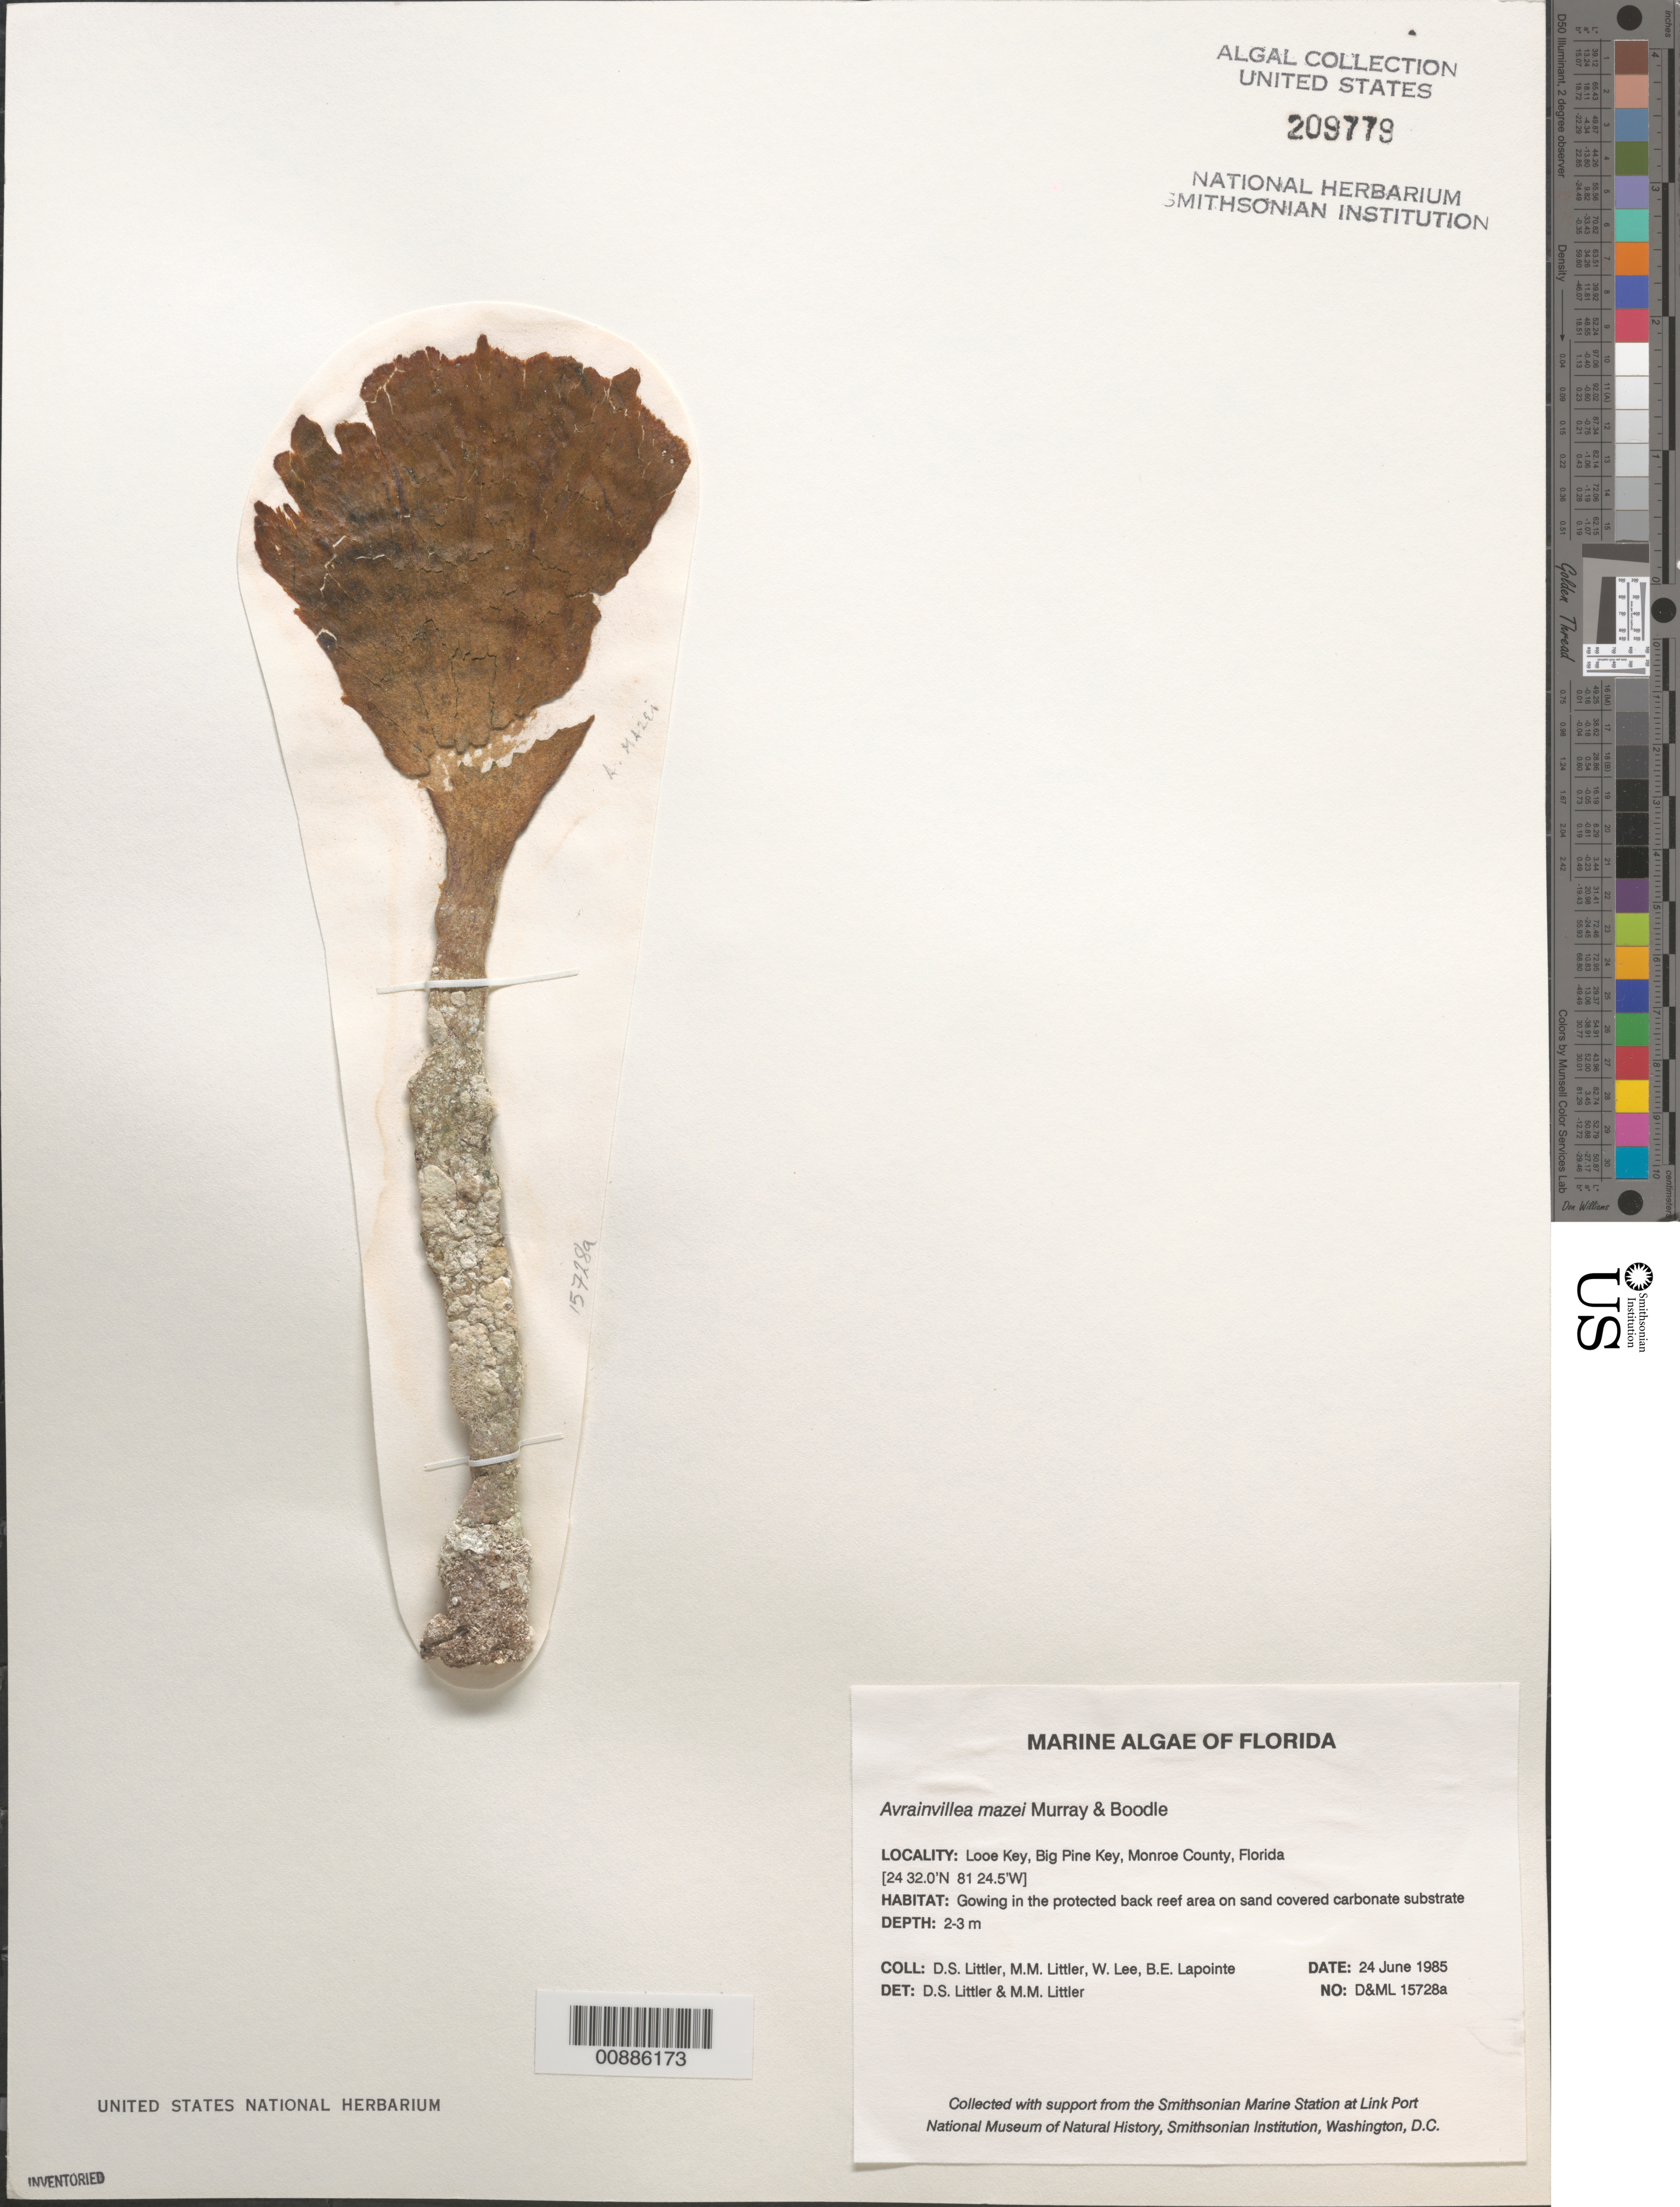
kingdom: Plantae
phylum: Chlorophyta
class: Ulvophyceae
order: Bryopsidales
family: Dichotomosiphonaceae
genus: Avrainvillea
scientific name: Avrainvillea mazei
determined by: Littler, D. S.; Littler, M. M.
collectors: D. S. Littler, M. M. Littler, W. Lee & B. Lapointe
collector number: D&ML 15728a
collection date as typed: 24 Jun 1985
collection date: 1985-06-24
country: United States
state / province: Florida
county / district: Monroe County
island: Looe Key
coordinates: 24 32.0'N, 81 24.5'W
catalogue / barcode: US 209779